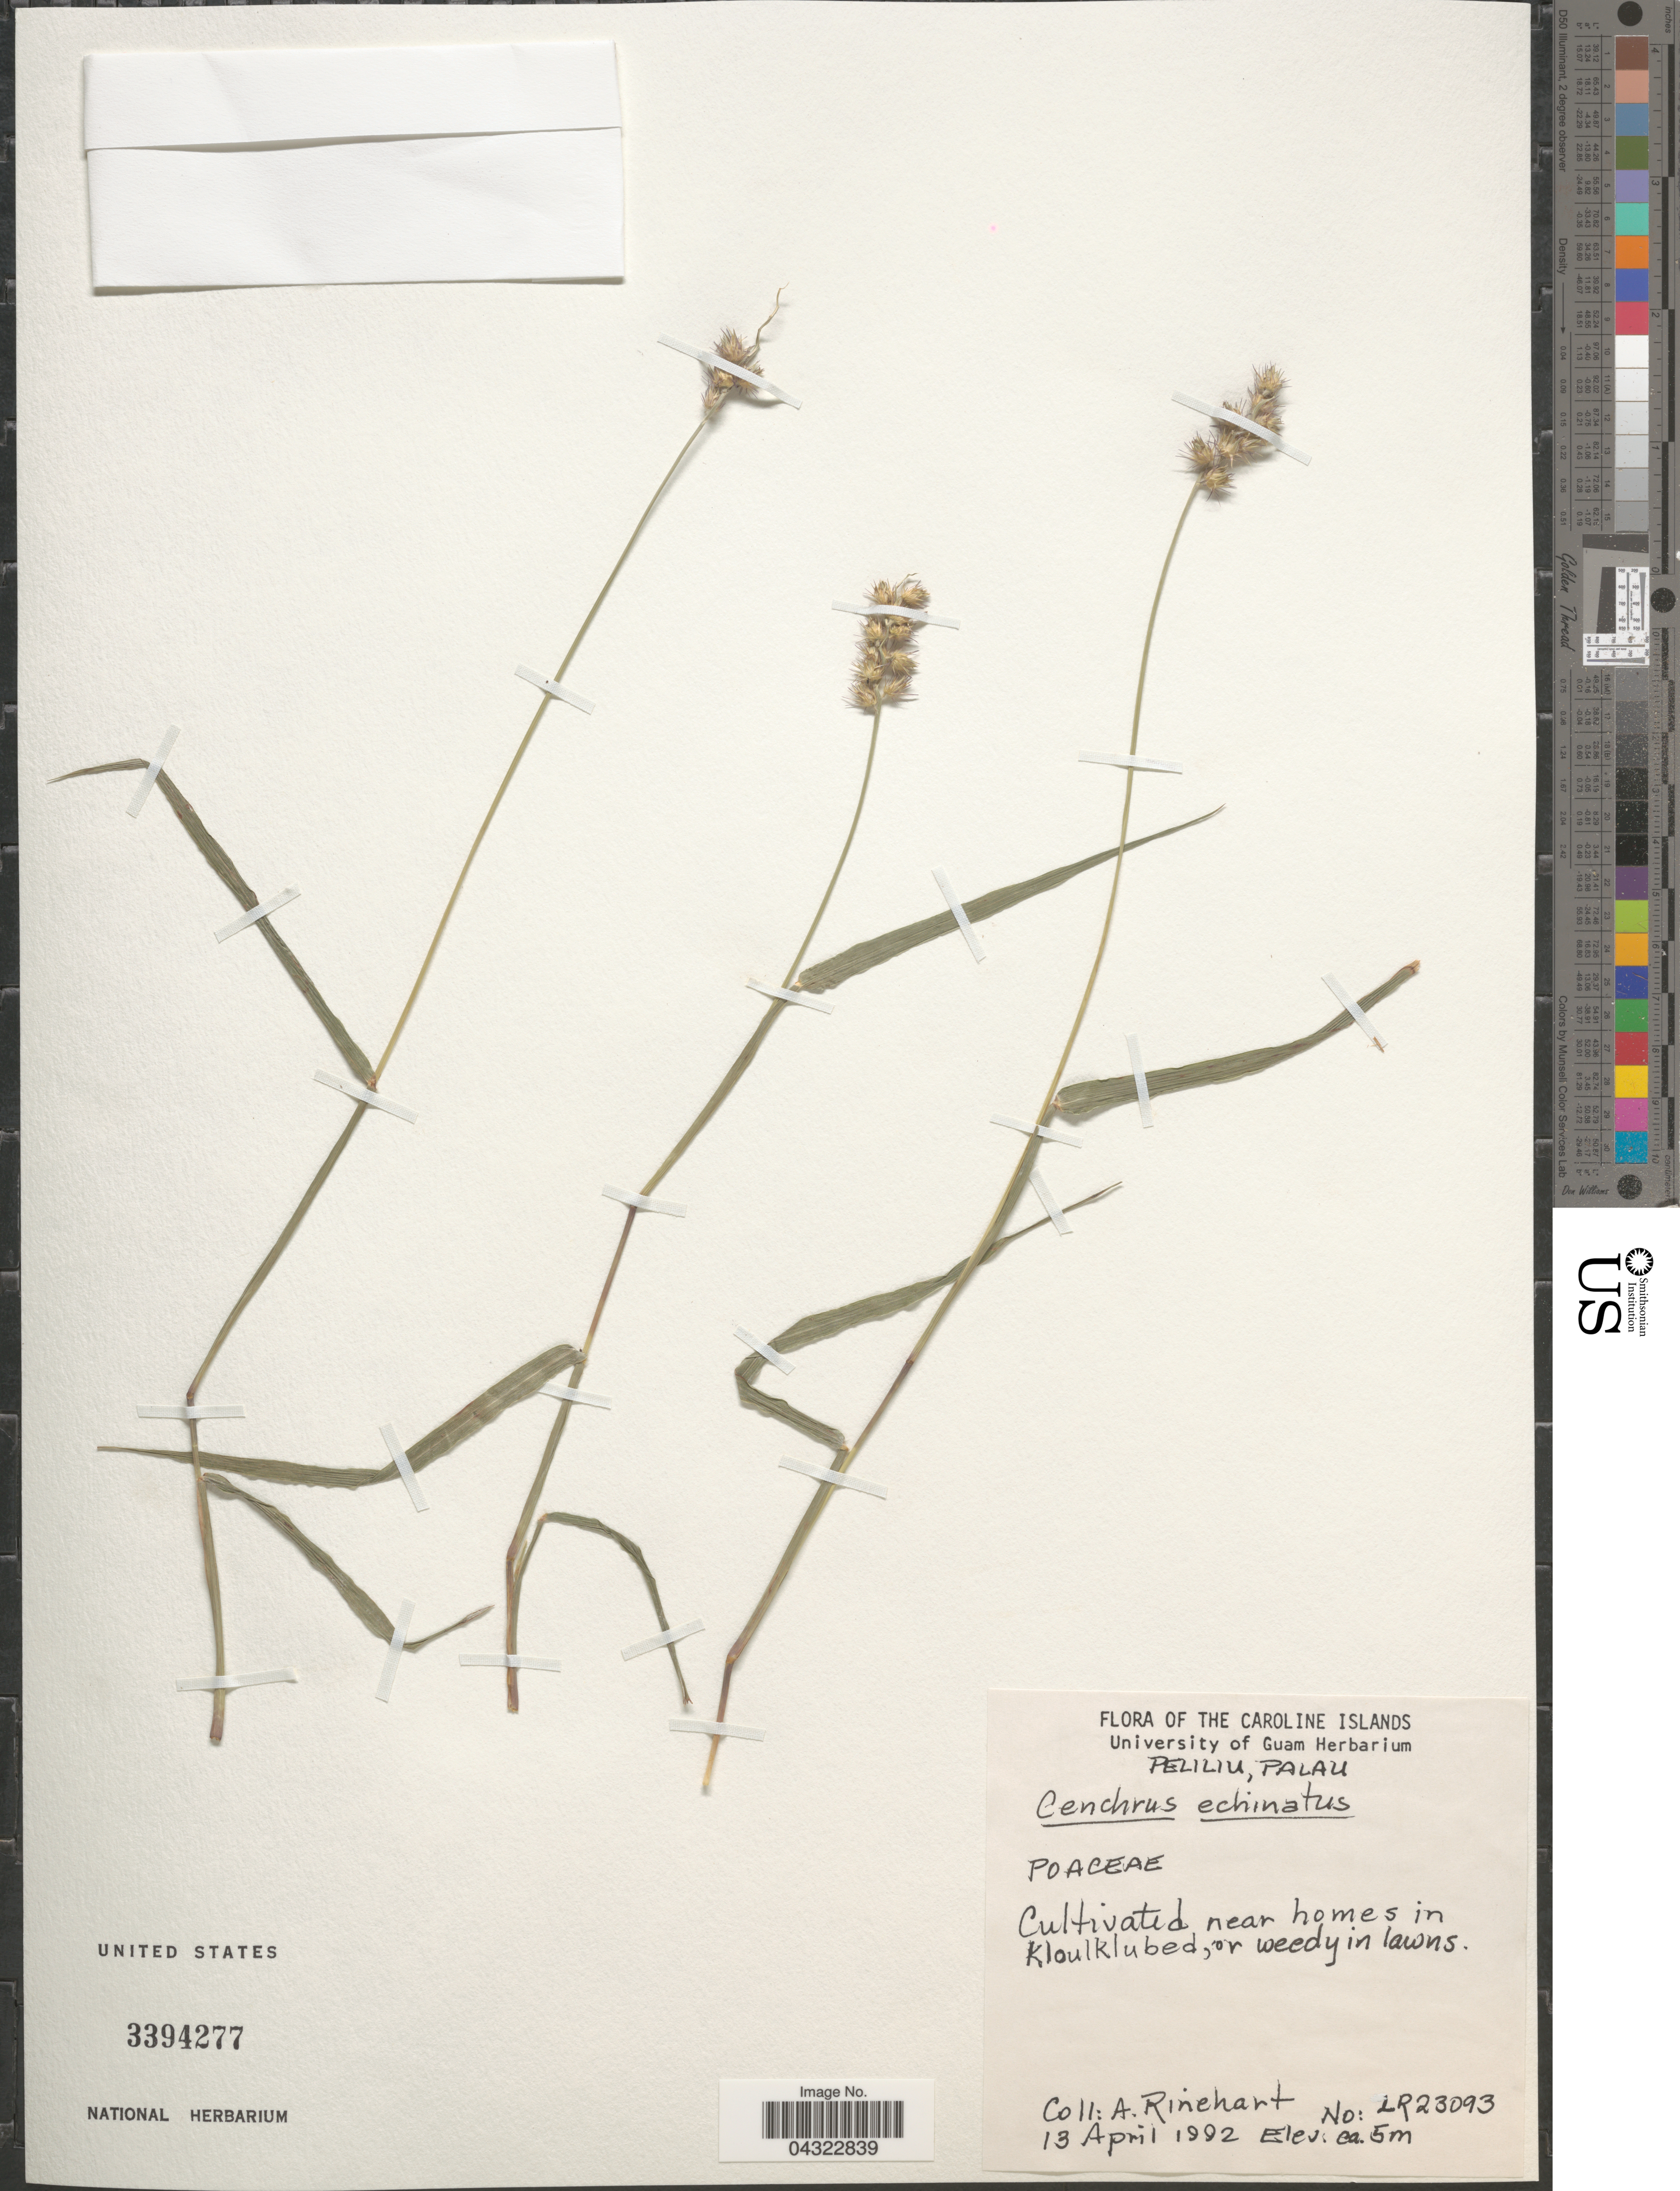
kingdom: Plantae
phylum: Tracheophyta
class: Liliopsida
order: Poales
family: Poaceae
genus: Cenchrus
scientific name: Cenchrus echinatus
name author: L.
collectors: A. Rinehart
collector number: LR23093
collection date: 1992-04-13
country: Palau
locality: The Caroline Islands. Peliliu, Palau. Near homes in Kloulklubed.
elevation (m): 5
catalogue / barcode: US 3394277